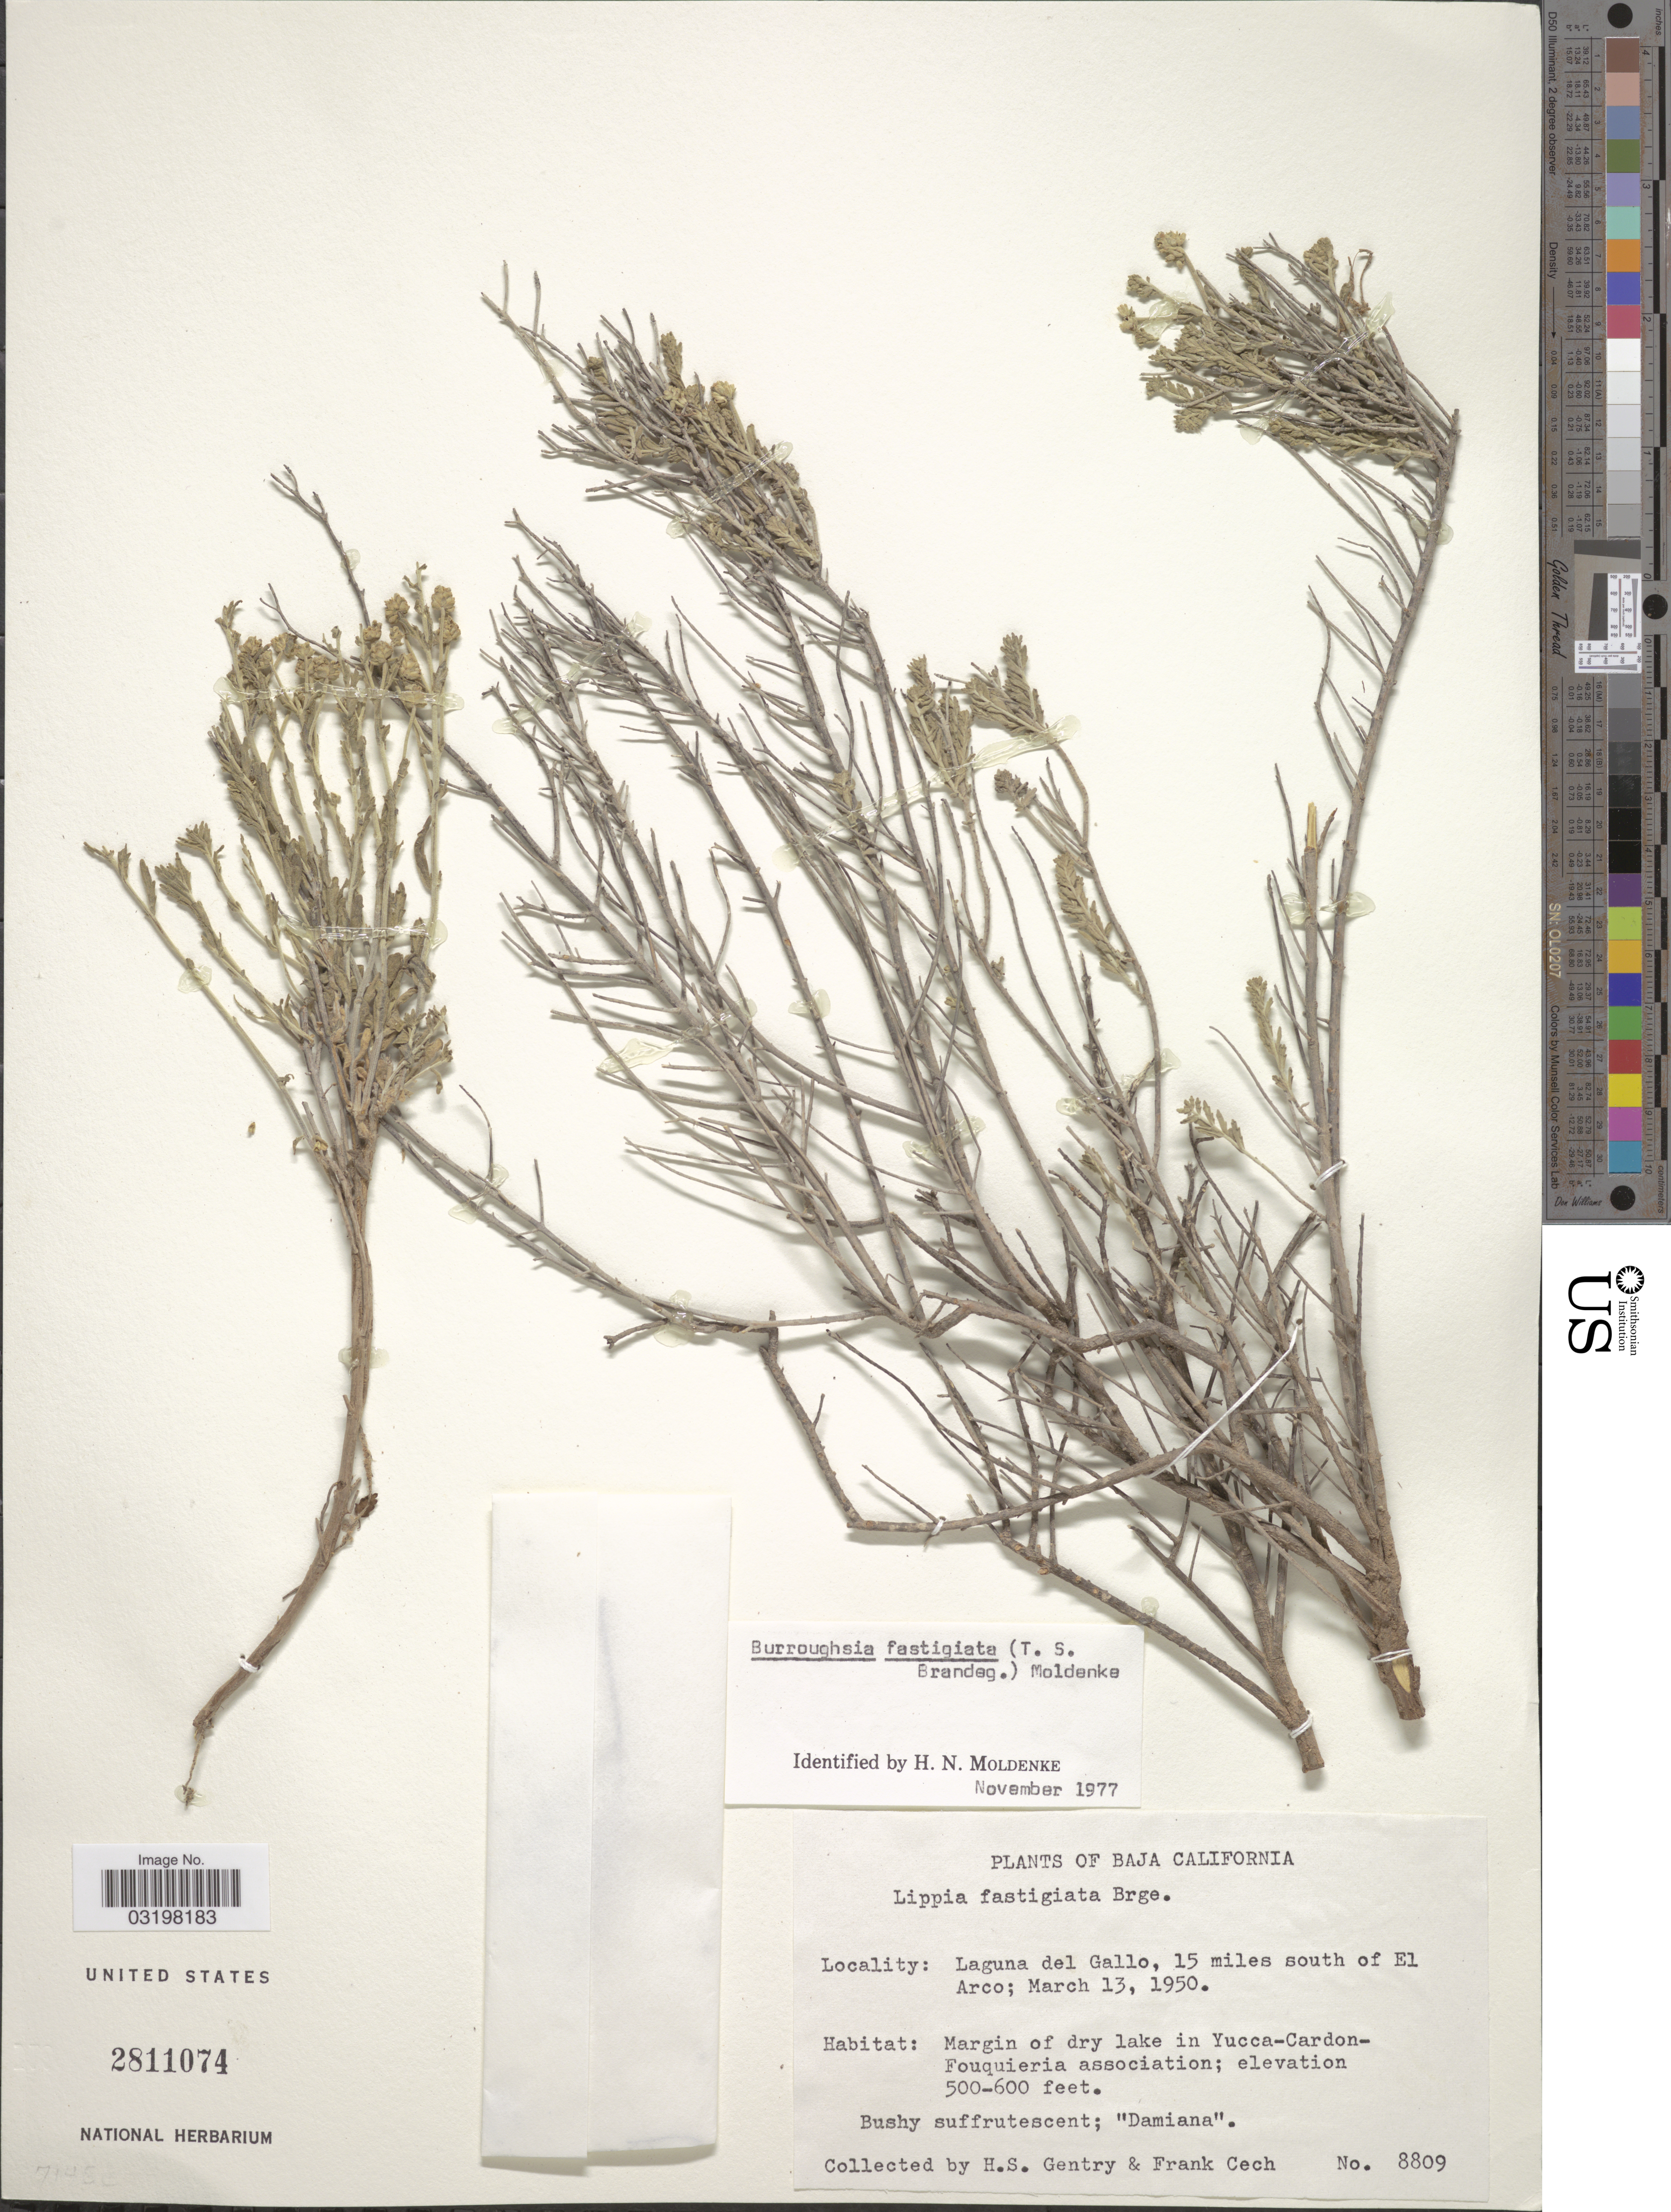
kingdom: Plantae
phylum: Tracheophyta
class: Magnoliopsida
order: Lamiales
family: Verbenaceae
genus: Lippia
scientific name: Lippia fastigiata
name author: Brandegee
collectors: H. S. Gentry & F. Cech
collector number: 8809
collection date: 1950-03-13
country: Mexico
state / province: Baja California Sur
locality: Laguna del Gallo, 15 miles south of El Arco. Margin of dry lake.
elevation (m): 152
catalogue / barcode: US 2811074